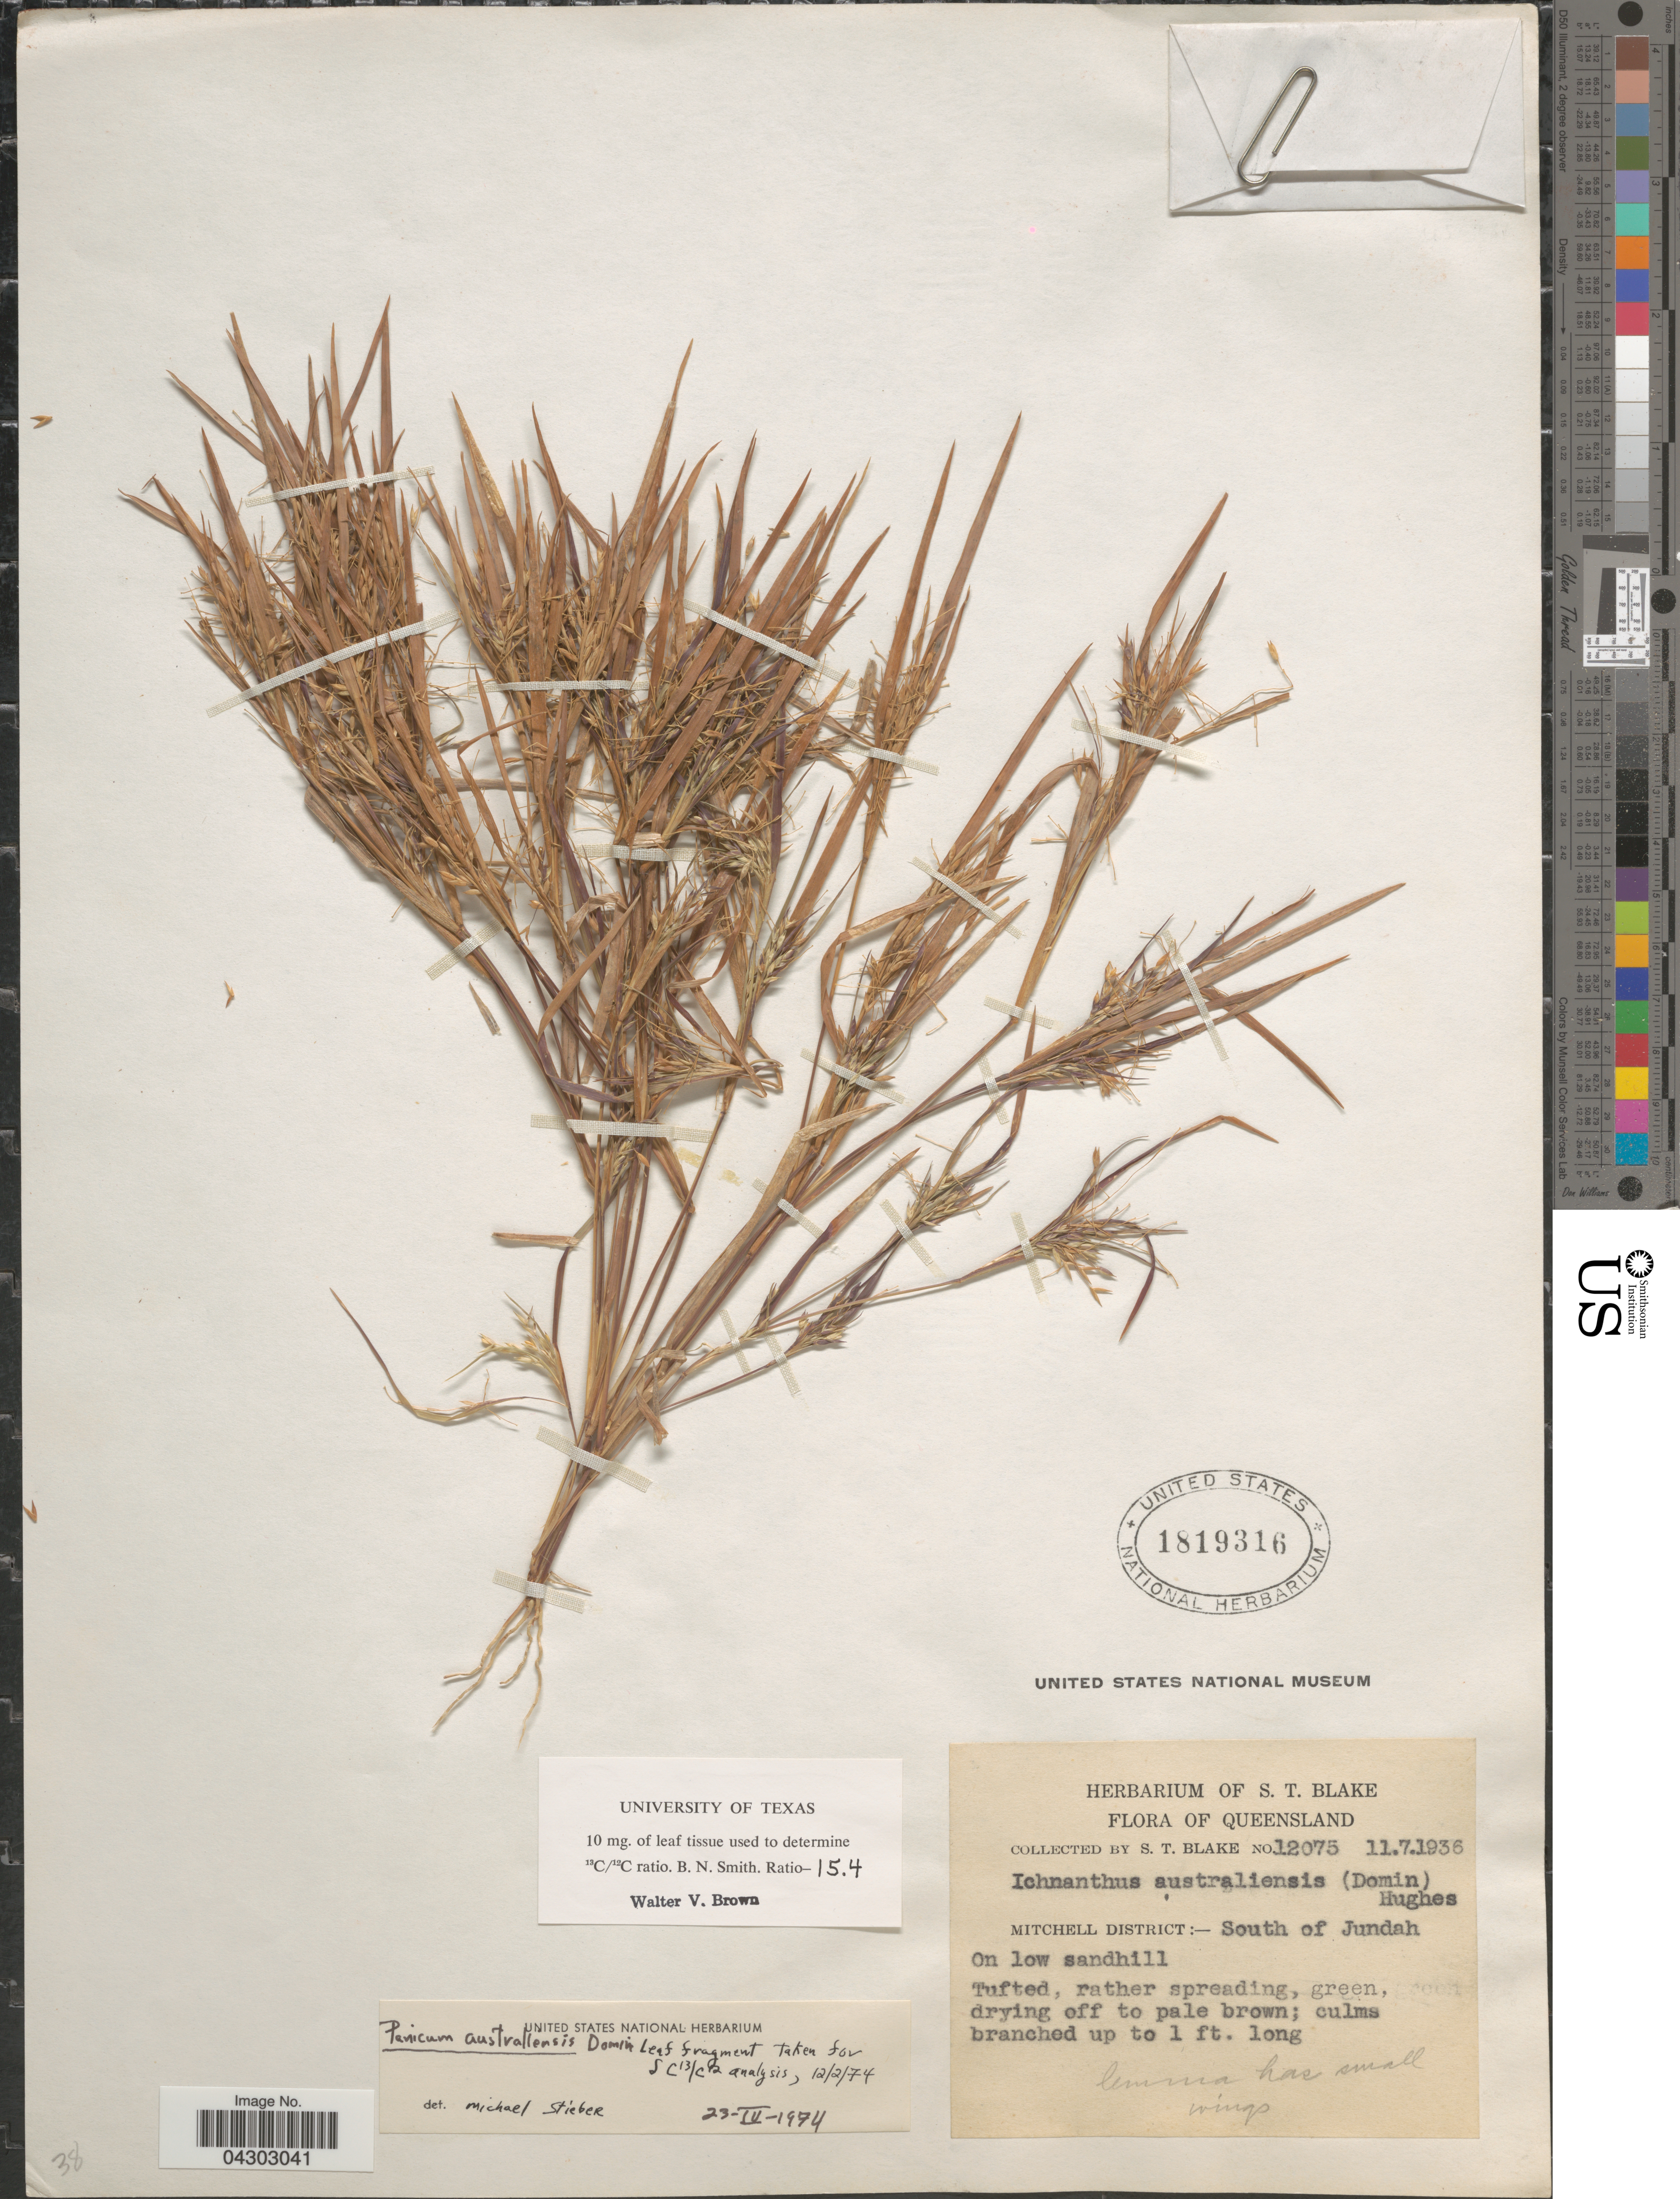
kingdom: Plantae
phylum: Tracheophyta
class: Liliopsida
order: Poales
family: Poaceae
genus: Panicum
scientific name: Panicum australiense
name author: Domin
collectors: S. T. Blake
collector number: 12075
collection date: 1936-07-11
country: Australia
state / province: Queensland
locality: Mitchell District:- South of Jundah. On low sandhill.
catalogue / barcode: US 1819316